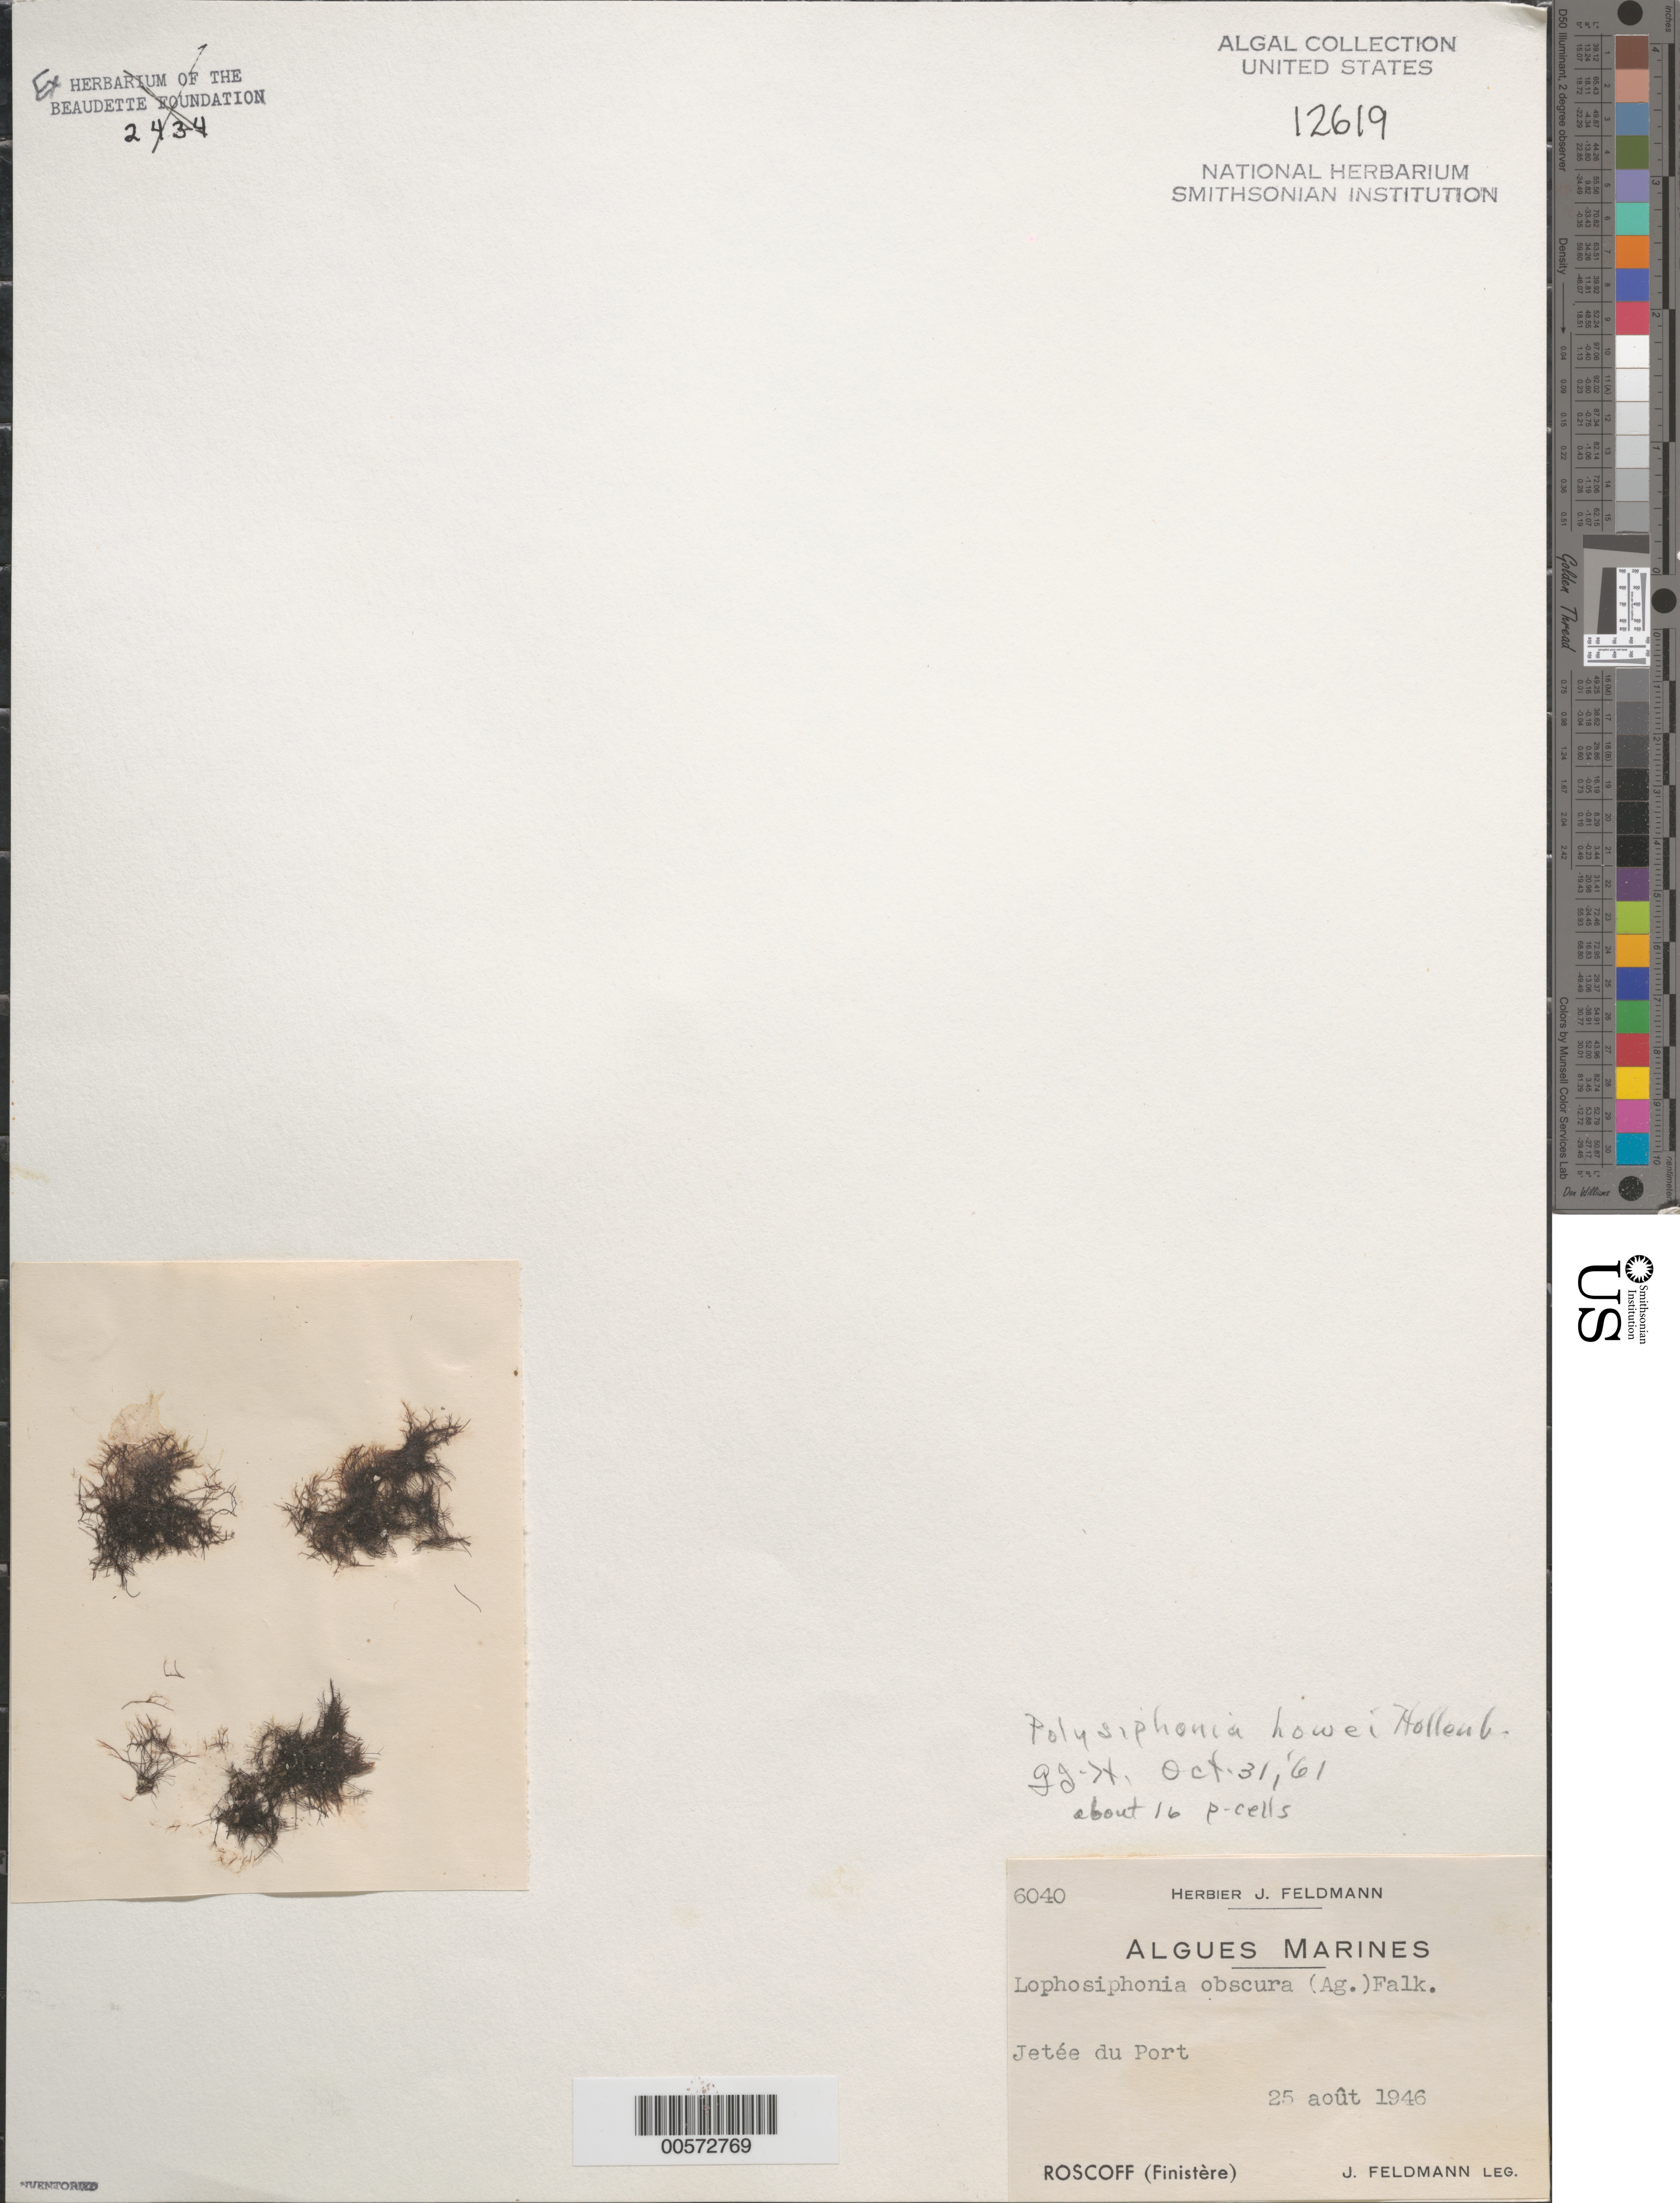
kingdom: Plantae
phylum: Rhodophyta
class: Florideophyceae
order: Ceramiales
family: Rhodomelaceae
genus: Wilsonosiphonia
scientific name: Wilsonosiphonia howei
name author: (Hollenb.) D.E.Bustamante et al.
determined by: Algae name updating Project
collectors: J. Feldmann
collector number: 6040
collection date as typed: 25 Aug 1946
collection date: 1946-08-25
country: France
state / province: Bretagne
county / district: Finistère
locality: Port, roscoff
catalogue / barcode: US 12619